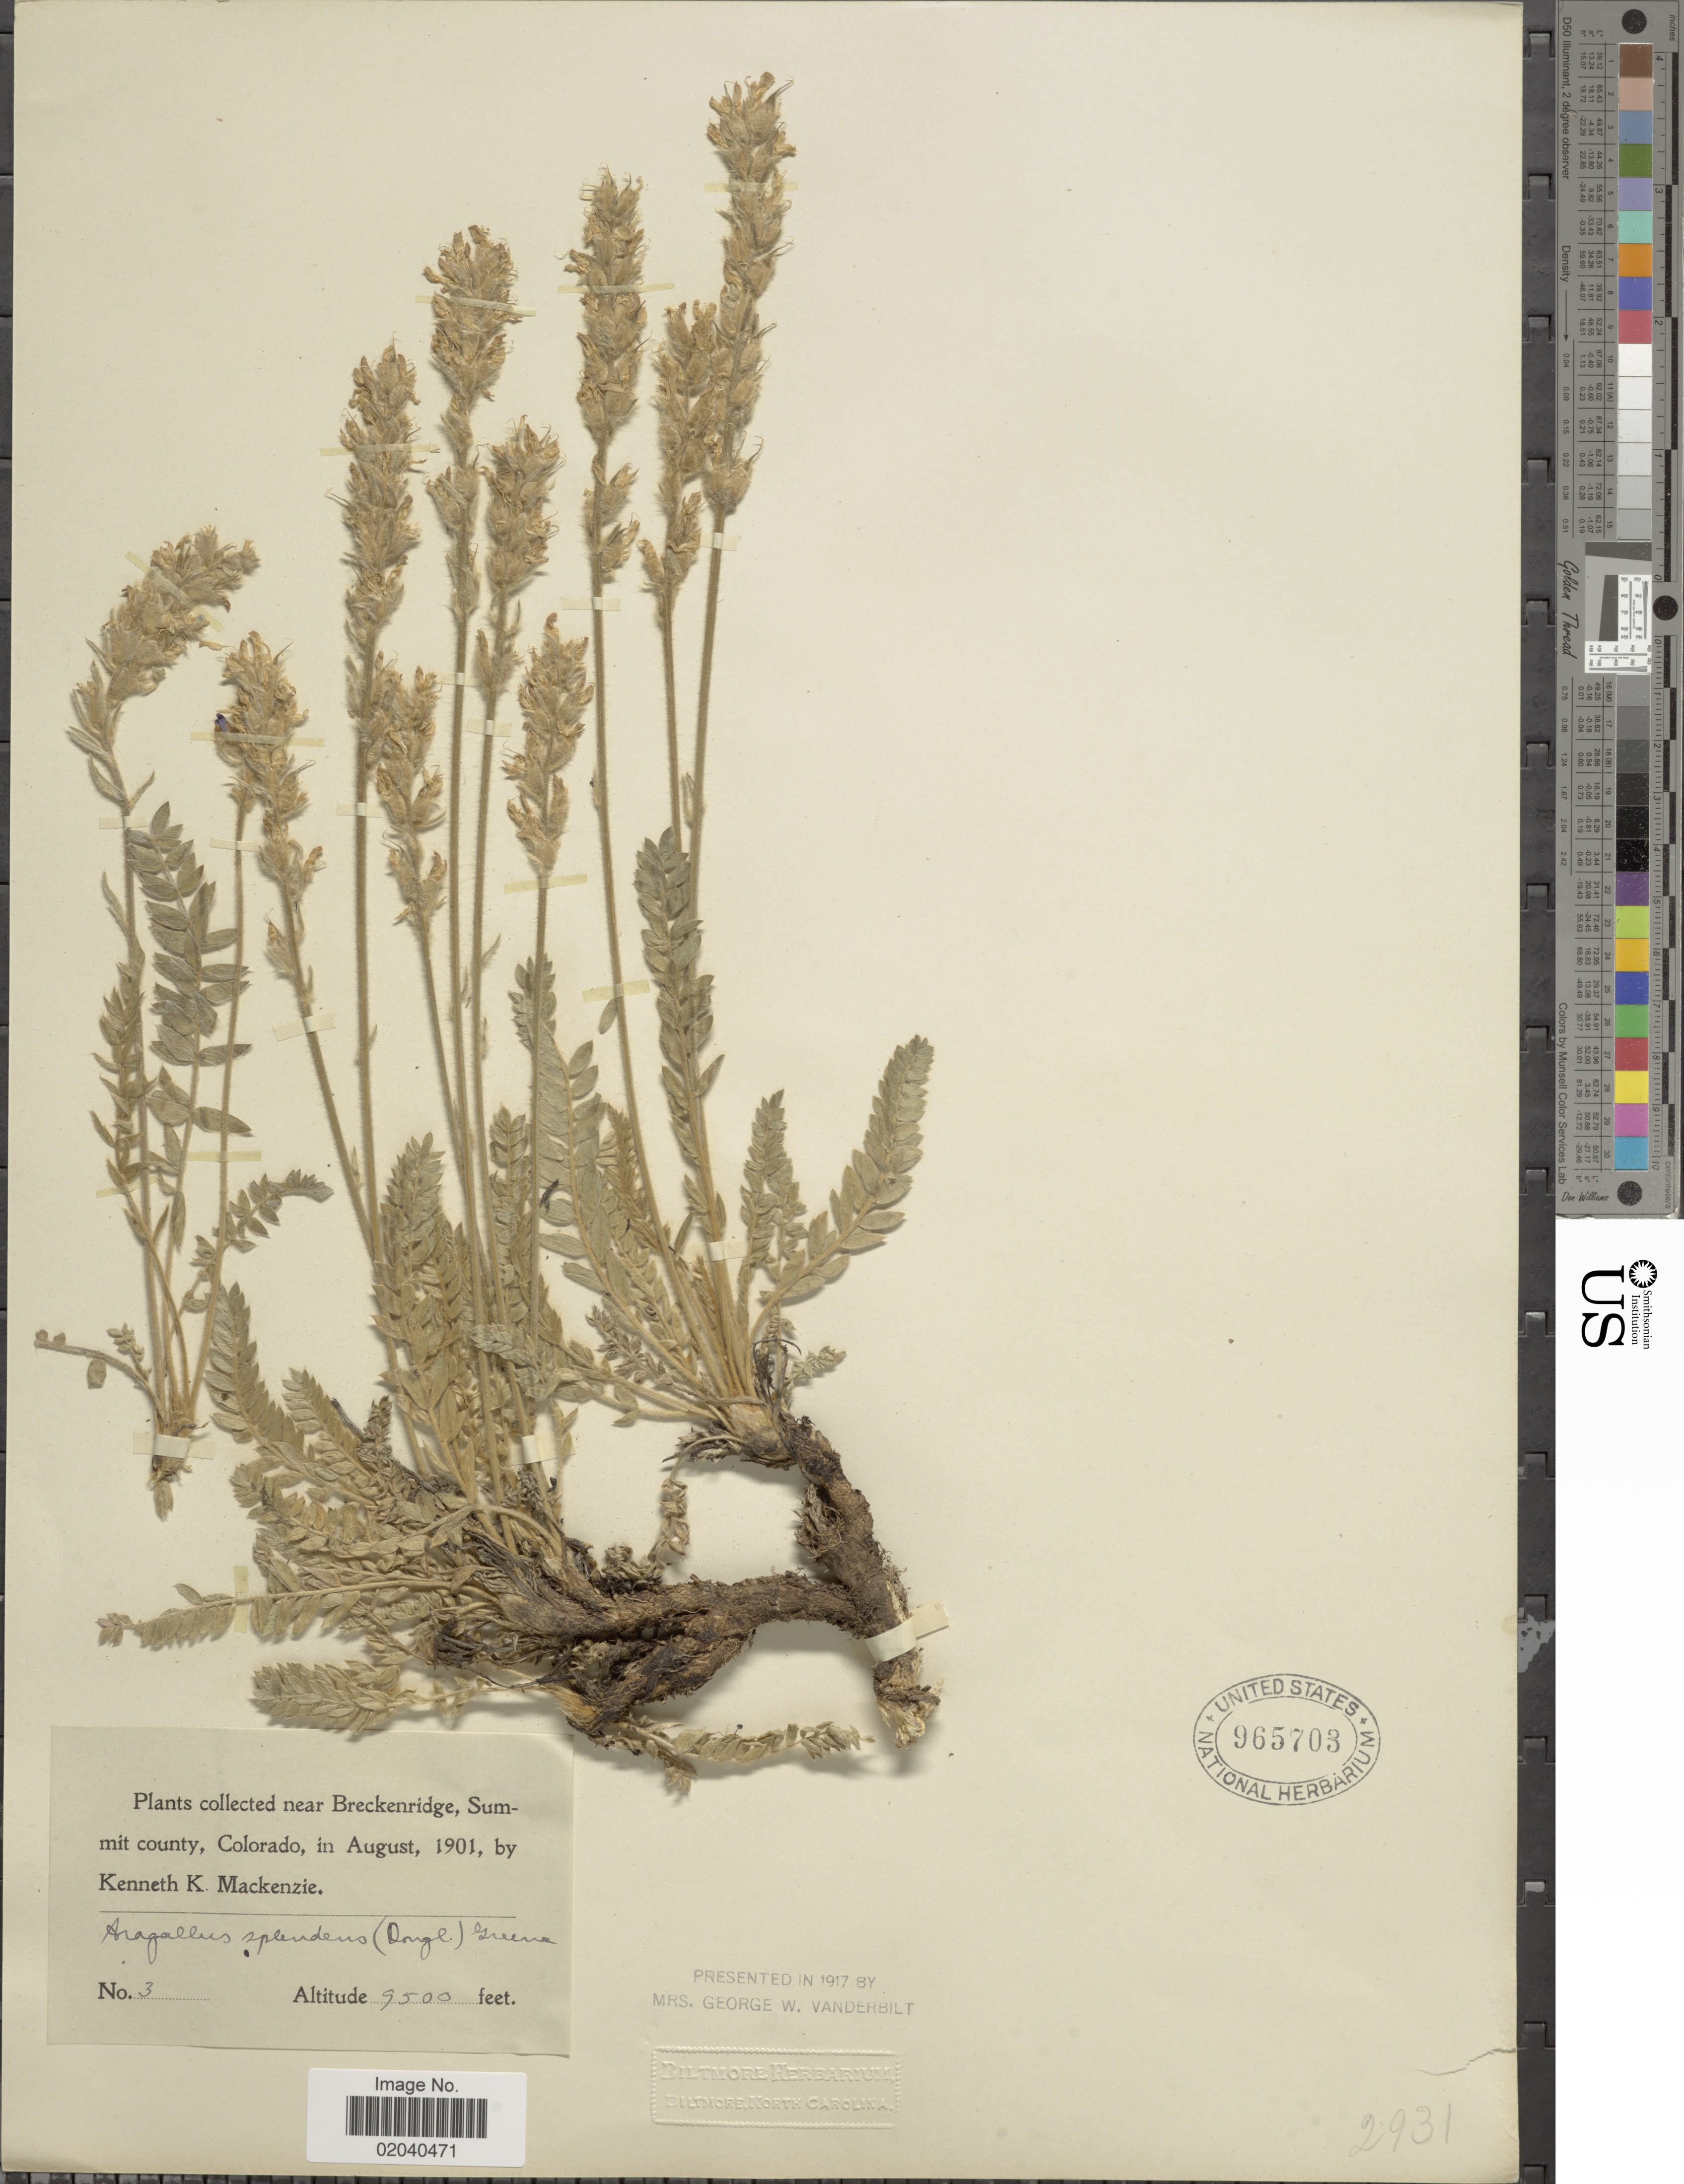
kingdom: Plantae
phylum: Tracheophyta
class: Magnoliopsida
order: Fabales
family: Fabaceae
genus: Oxytropis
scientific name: Oxytropis splendens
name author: Douglas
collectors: K. K. Mackenzie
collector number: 3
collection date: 1901-08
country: United States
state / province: Colorado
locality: Near Breckenridge, Summit county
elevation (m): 2896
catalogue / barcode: US 965703